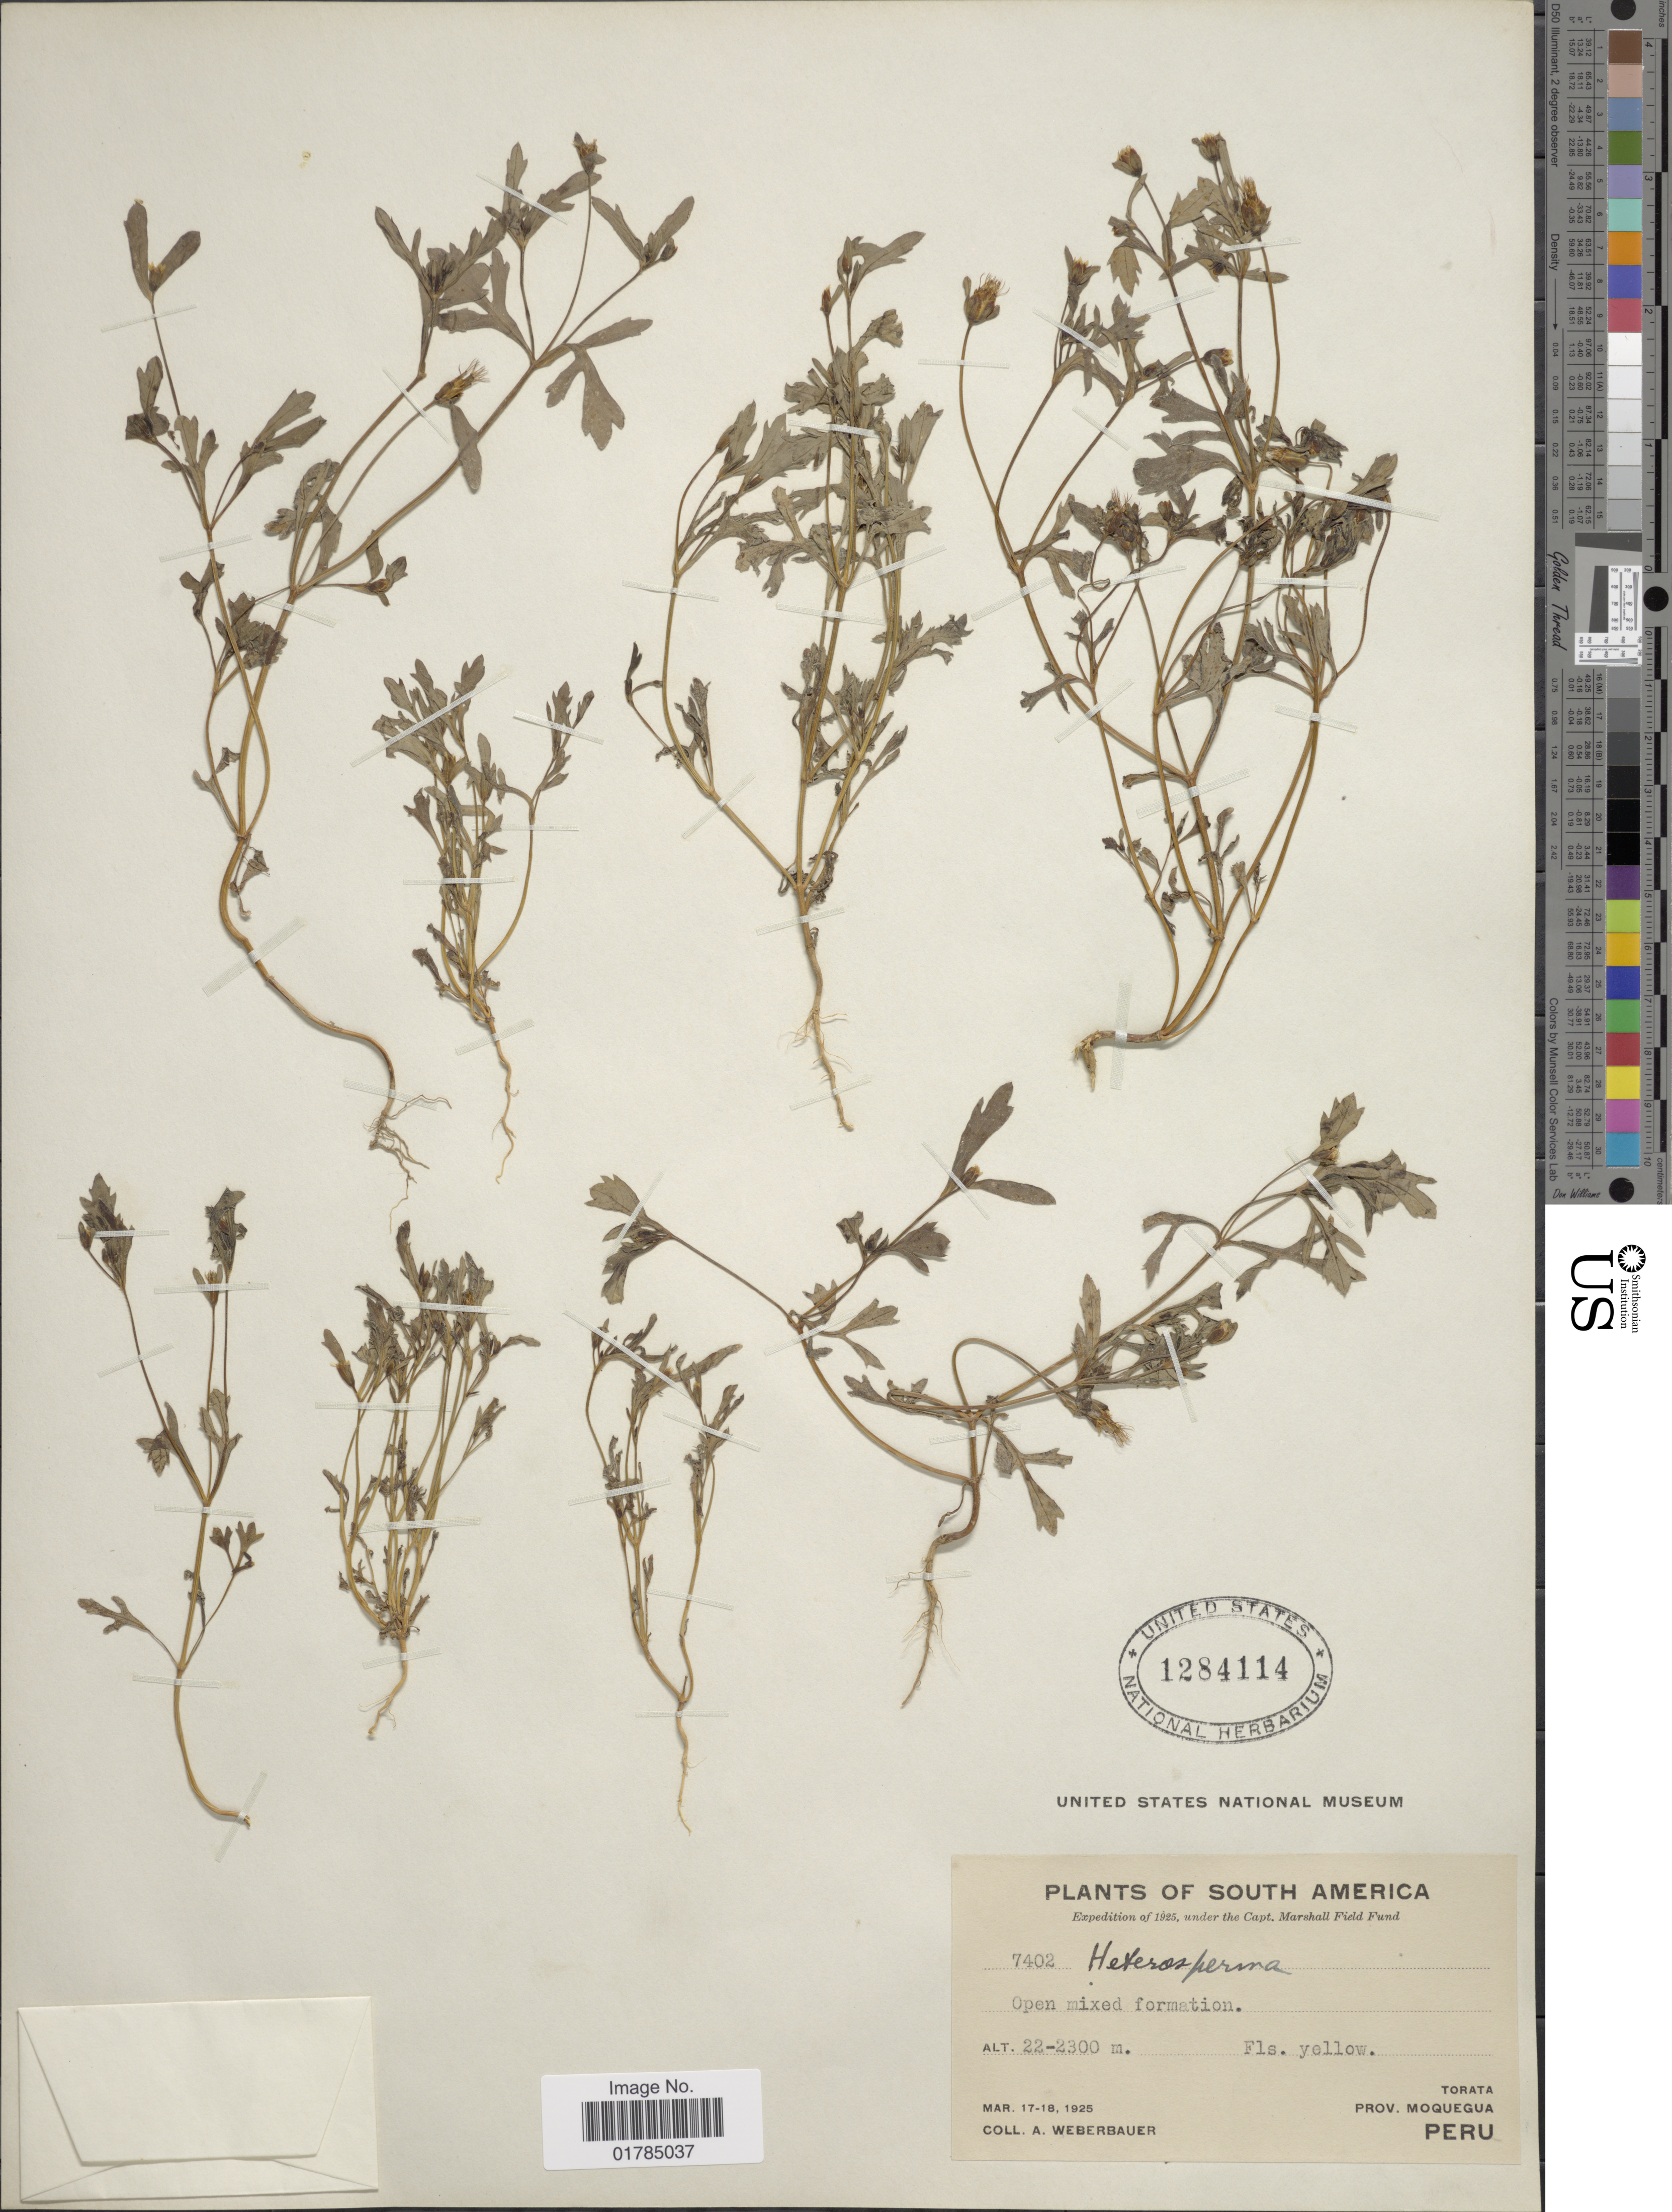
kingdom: Plantae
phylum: Tracheophyta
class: Magnoliopsida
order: Asterales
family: Asteraceae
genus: Heterosperma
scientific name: Heterosperma sp.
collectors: A. Weberbauer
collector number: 7402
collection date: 1925-03-17/1925-03-18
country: Peru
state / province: Moquegua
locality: Torata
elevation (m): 2200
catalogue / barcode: US 1284114